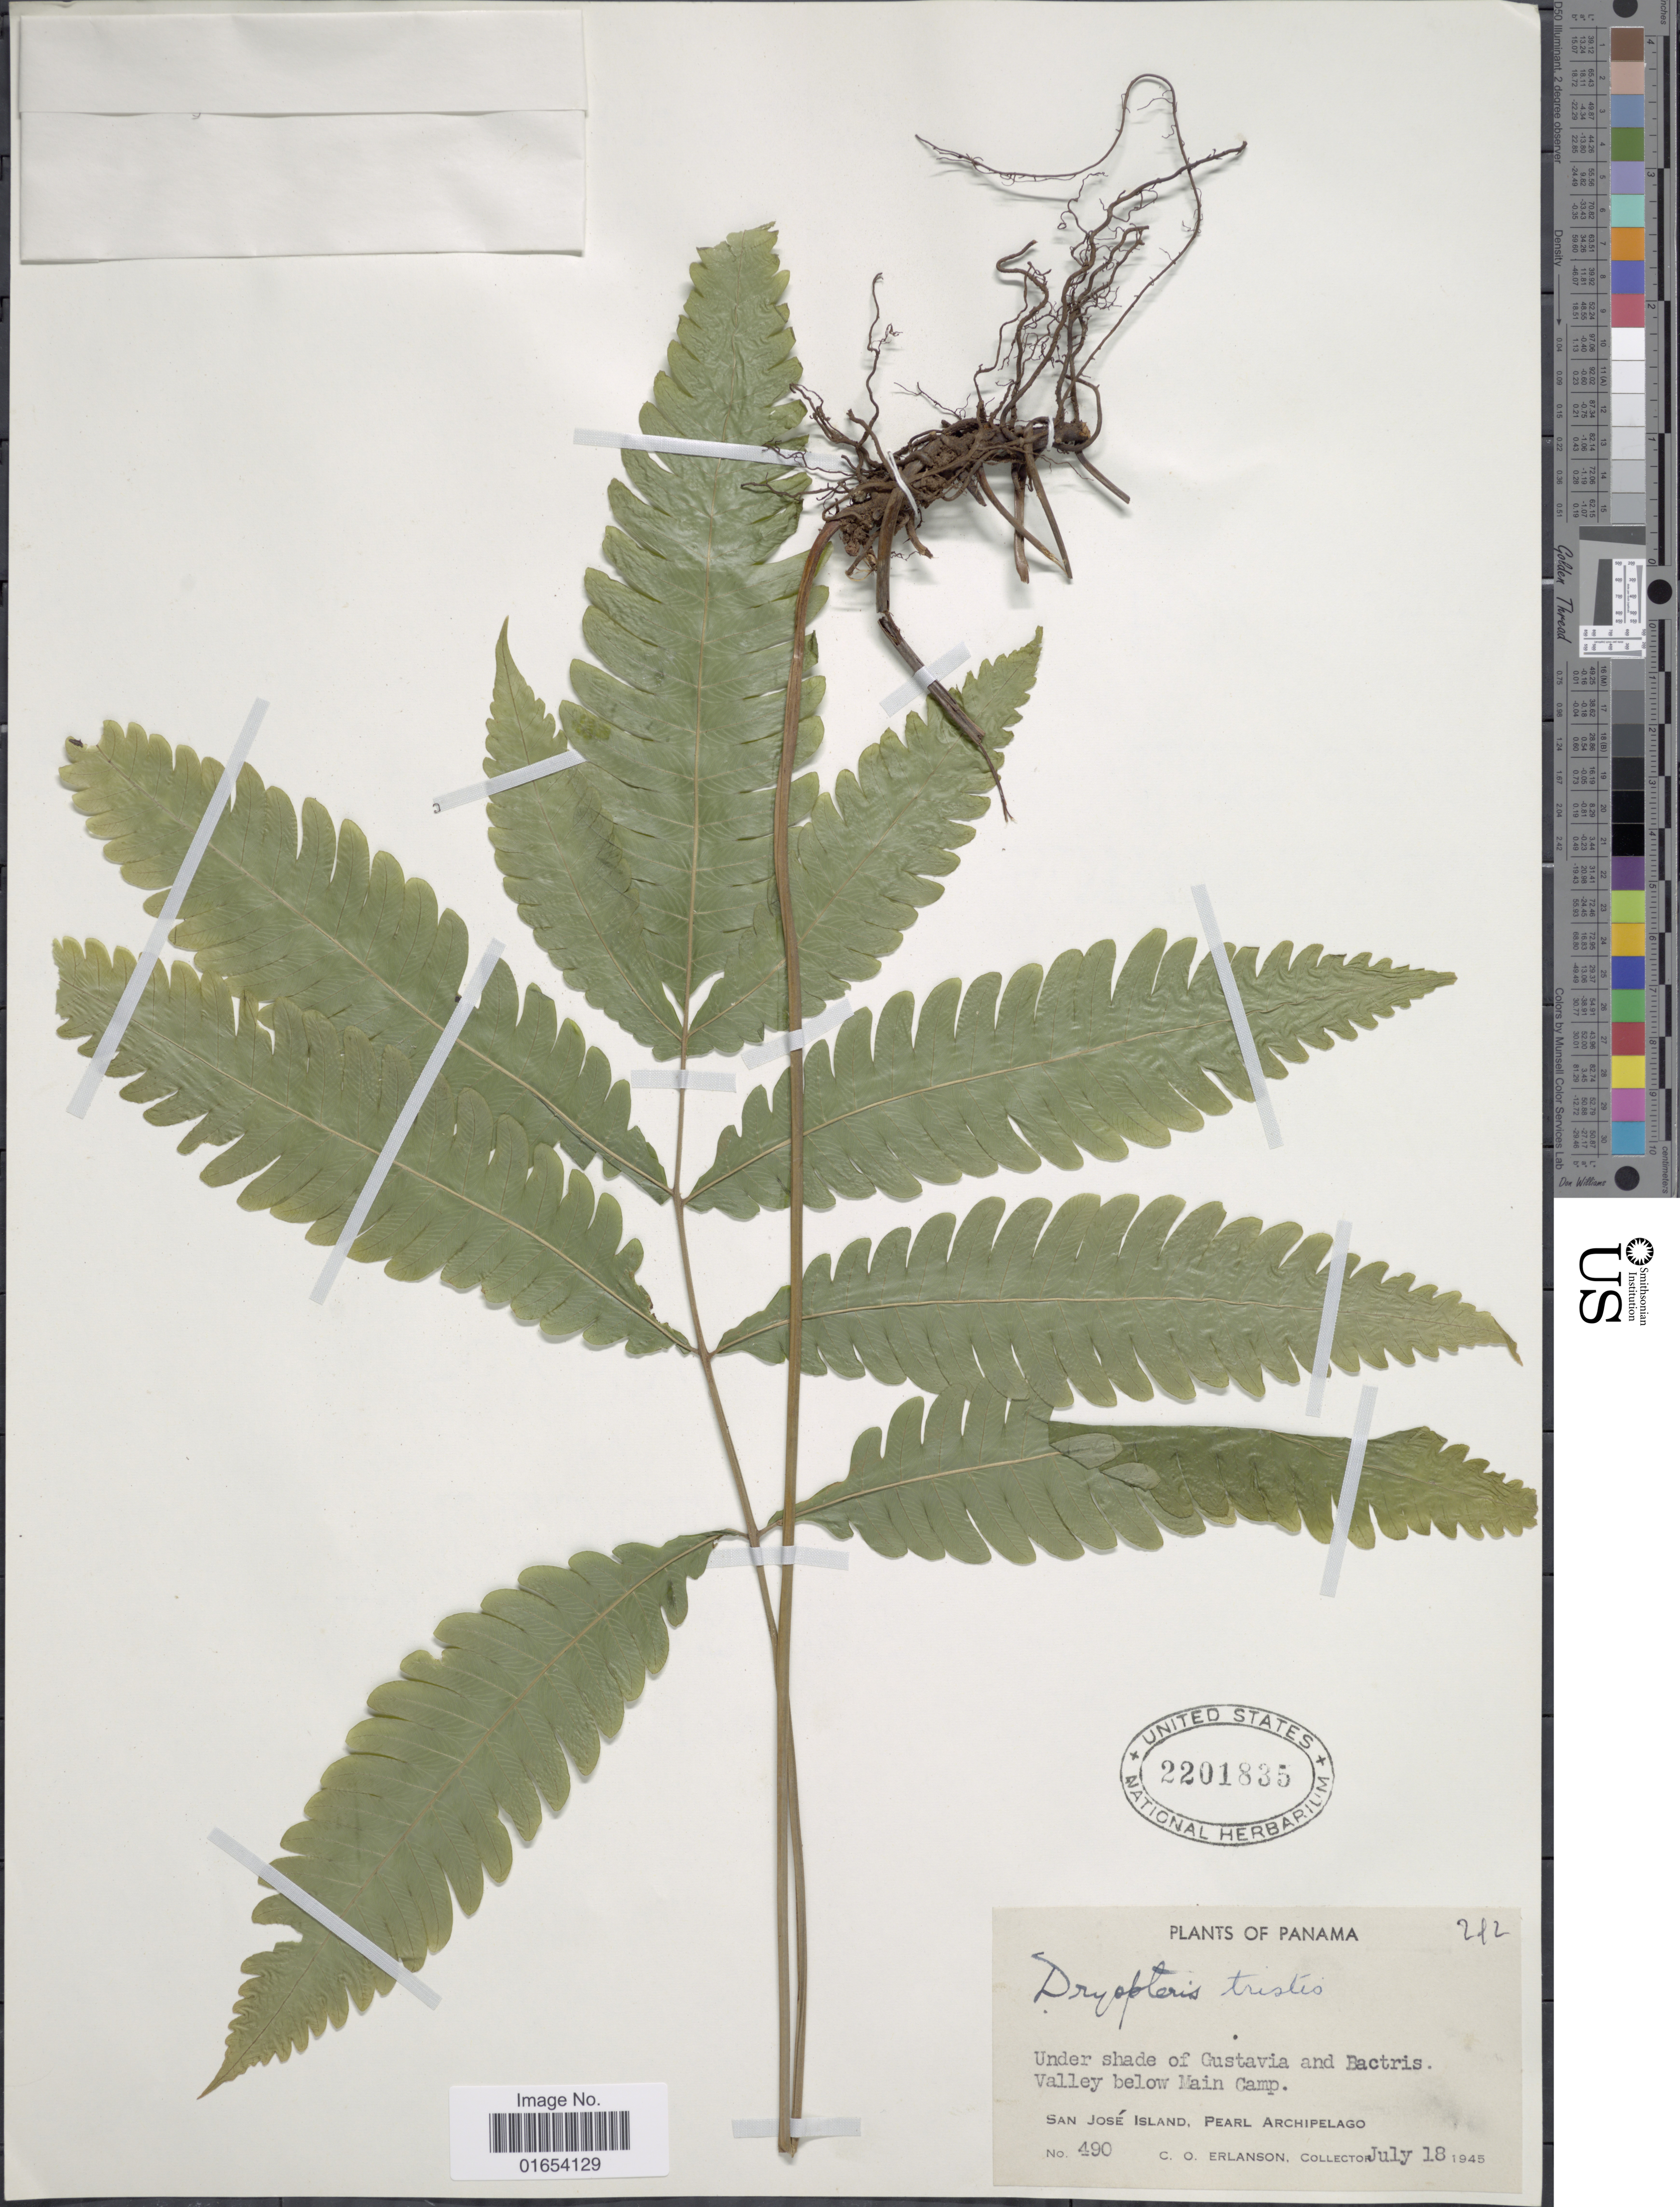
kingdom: Plantae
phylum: Tracheophyta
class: Polypodiopsida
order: Polypodiales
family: Thelypteridaceae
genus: Goniopteris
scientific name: Goniopteris nicaraguensis (C. Chr.) comb. nov., ined 2015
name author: (C. Chr.)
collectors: C. O. Erlanson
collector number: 490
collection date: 1945-07-18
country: Panama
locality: Under shade of Gustavia and Bactris. Valley below Main Camp, San Jose Island, Pearl Archipelago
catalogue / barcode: US 2201835